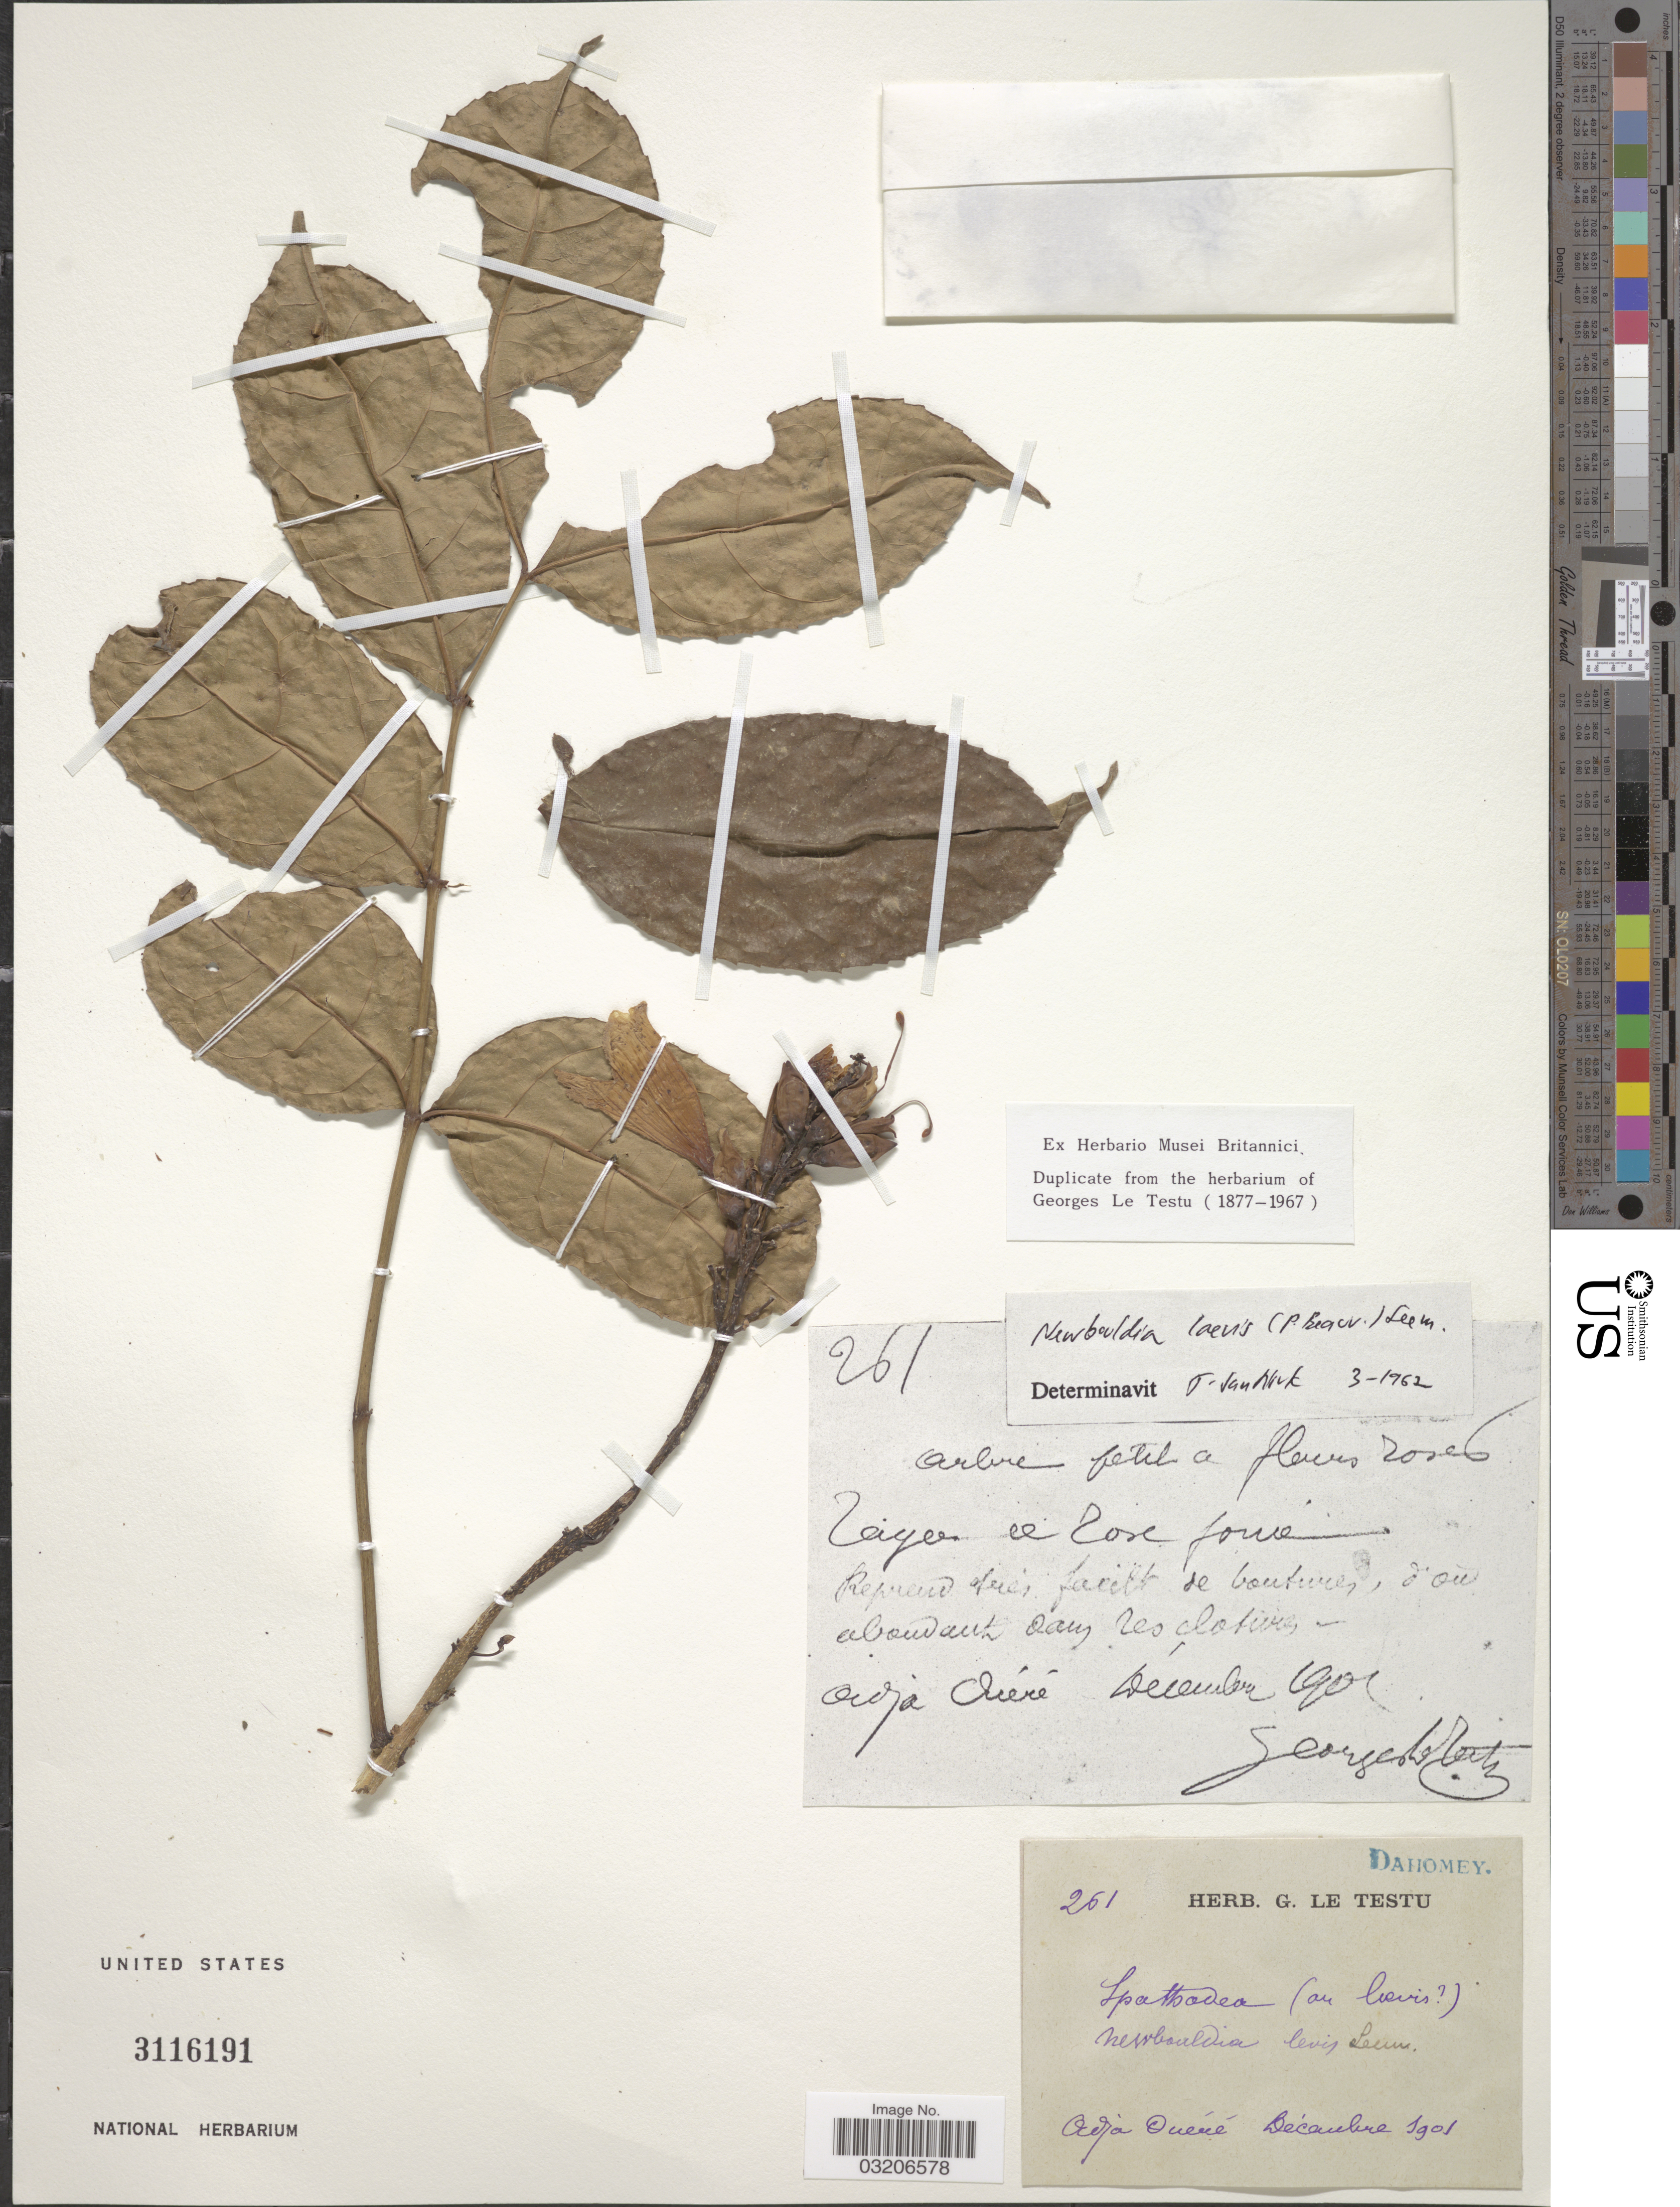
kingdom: Plantae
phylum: Tracheophyta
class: Magnoliopsida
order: Lamiales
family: Bignoniaceae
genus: Newbouldia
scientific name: Newbouldia laevis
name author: (P. Beauv.) Seem. ex Bureau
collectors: G. Le Testu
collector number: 261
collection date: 1901-12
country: Benin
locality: Dahomey. Adja Ouéré.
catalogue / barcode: US 3116191